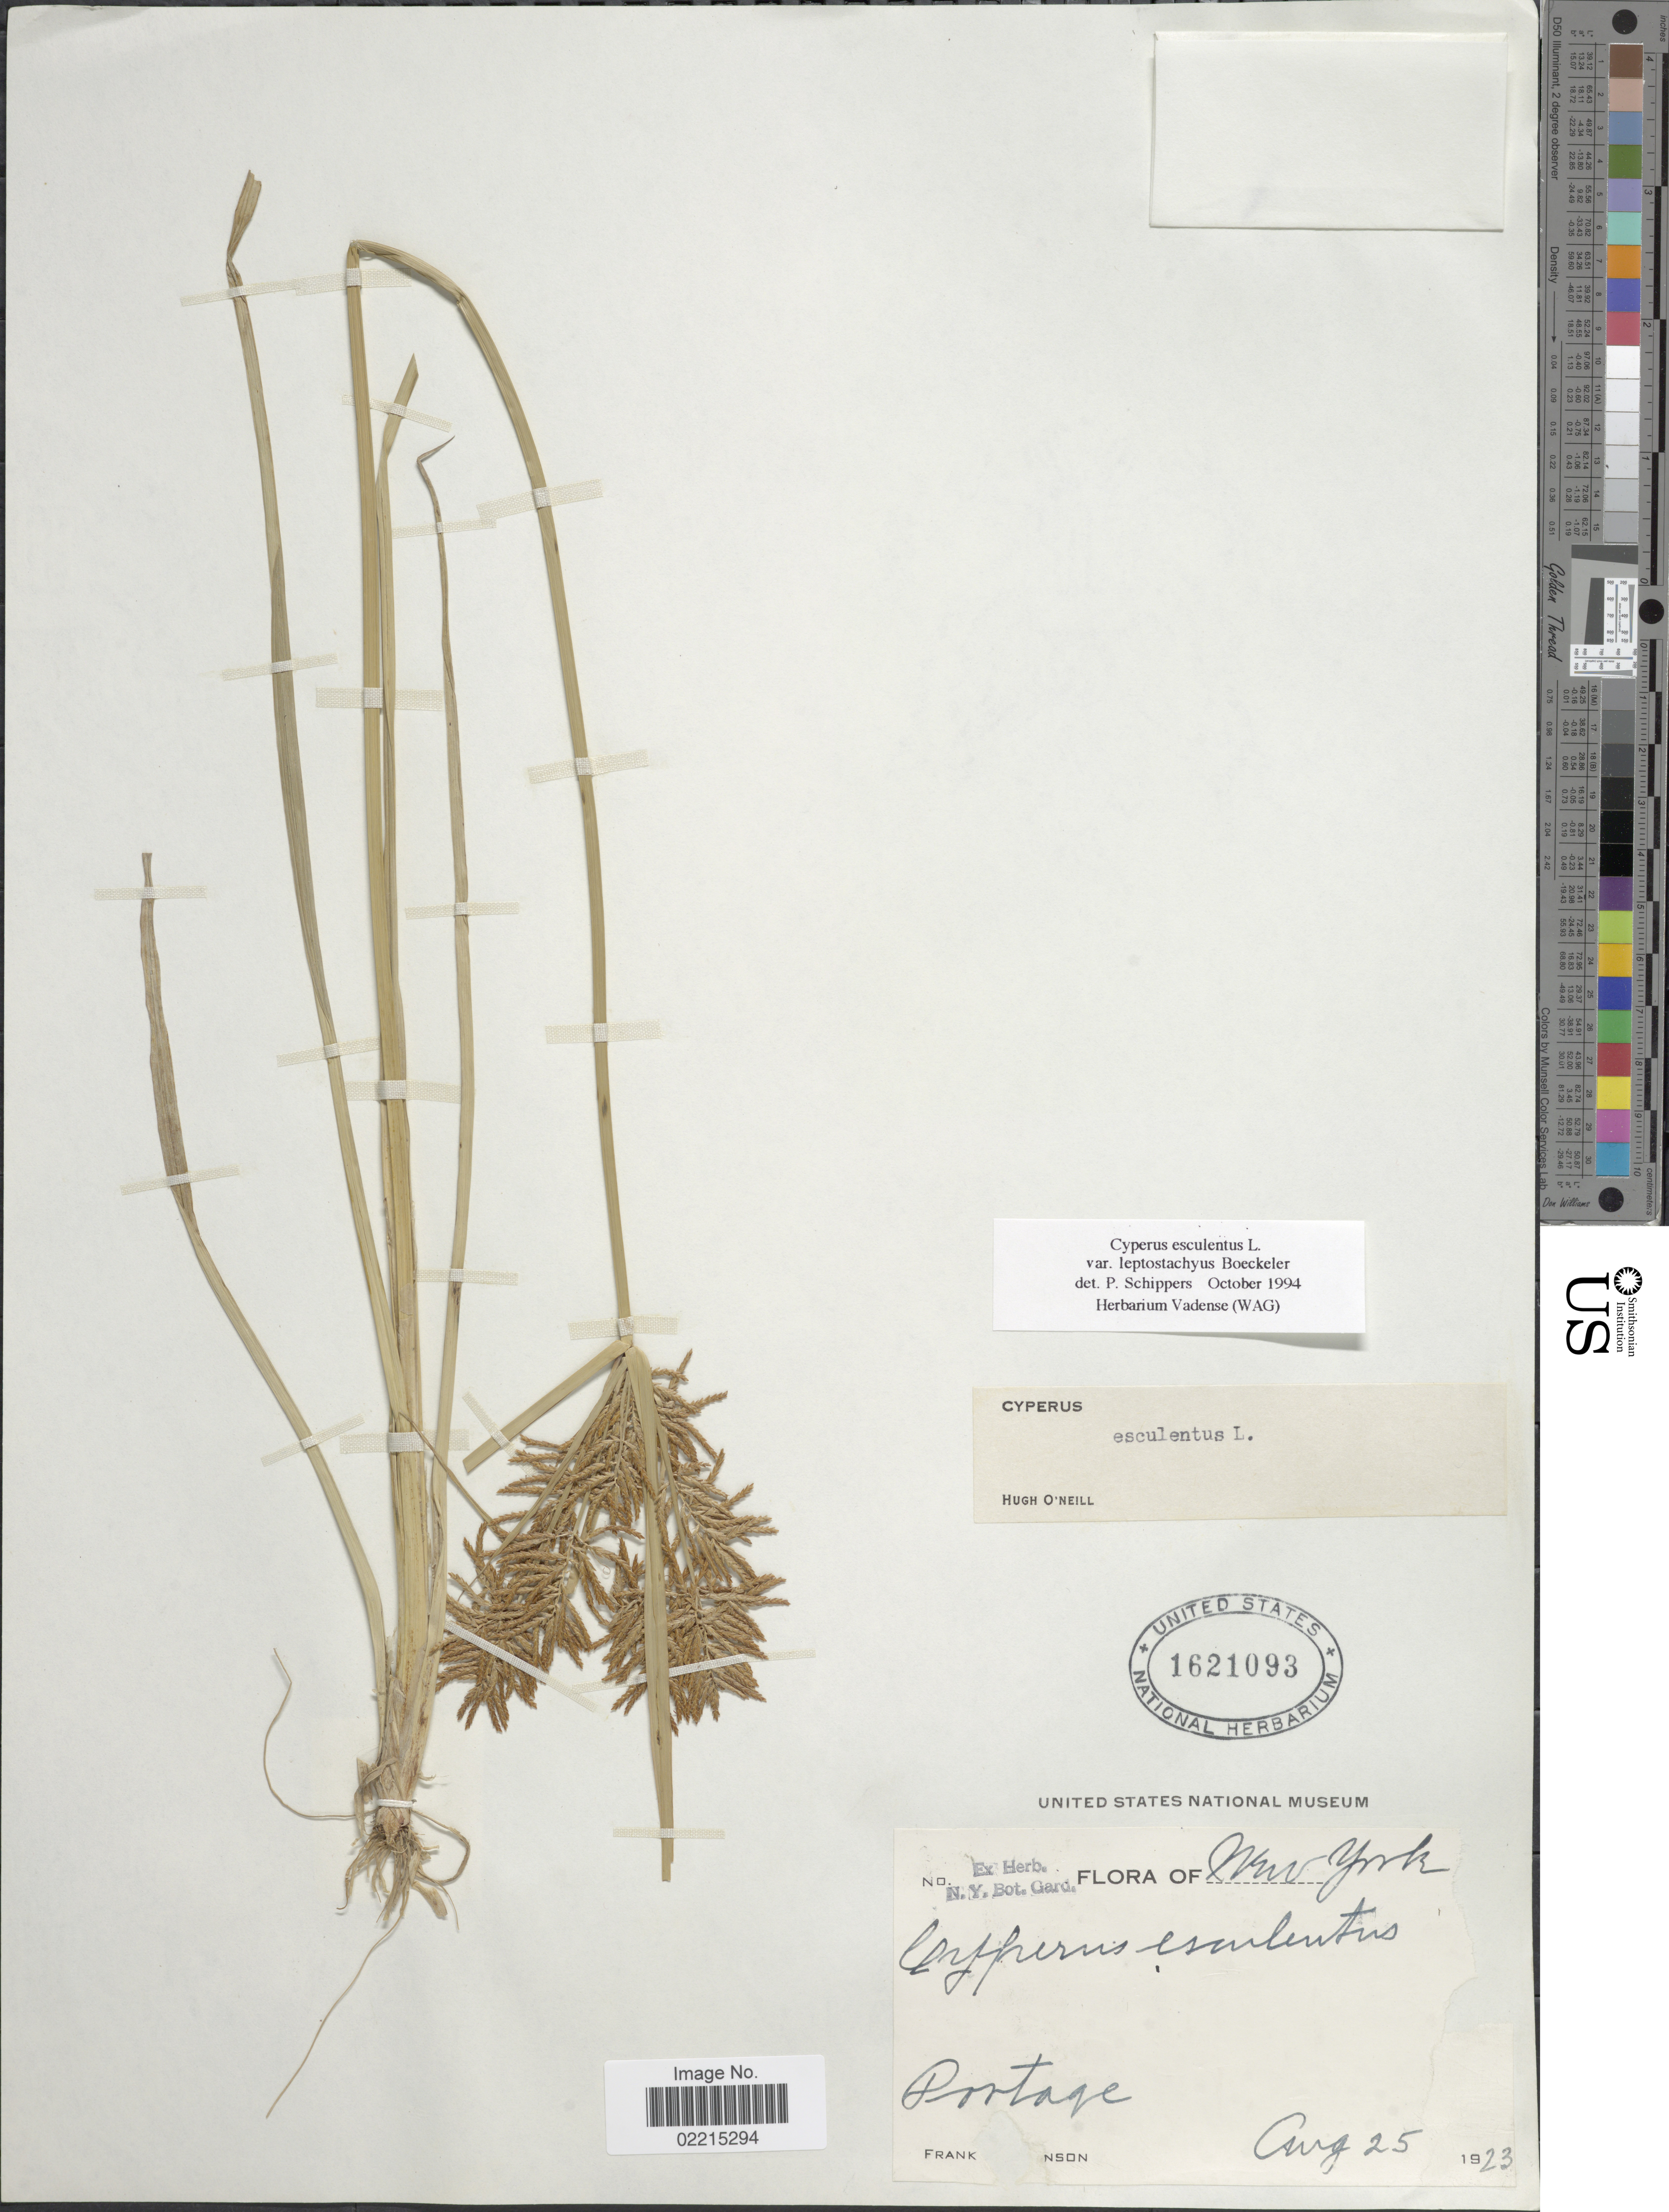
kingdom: Plantae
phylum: Tracheophyta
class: Liliopsida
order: Poales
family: Cyperaceae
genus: Cyperus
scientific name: Cyperus esculentus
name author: L.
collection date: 1923-08-25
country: United States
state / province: New York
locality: Portage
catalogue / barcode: US 1621093